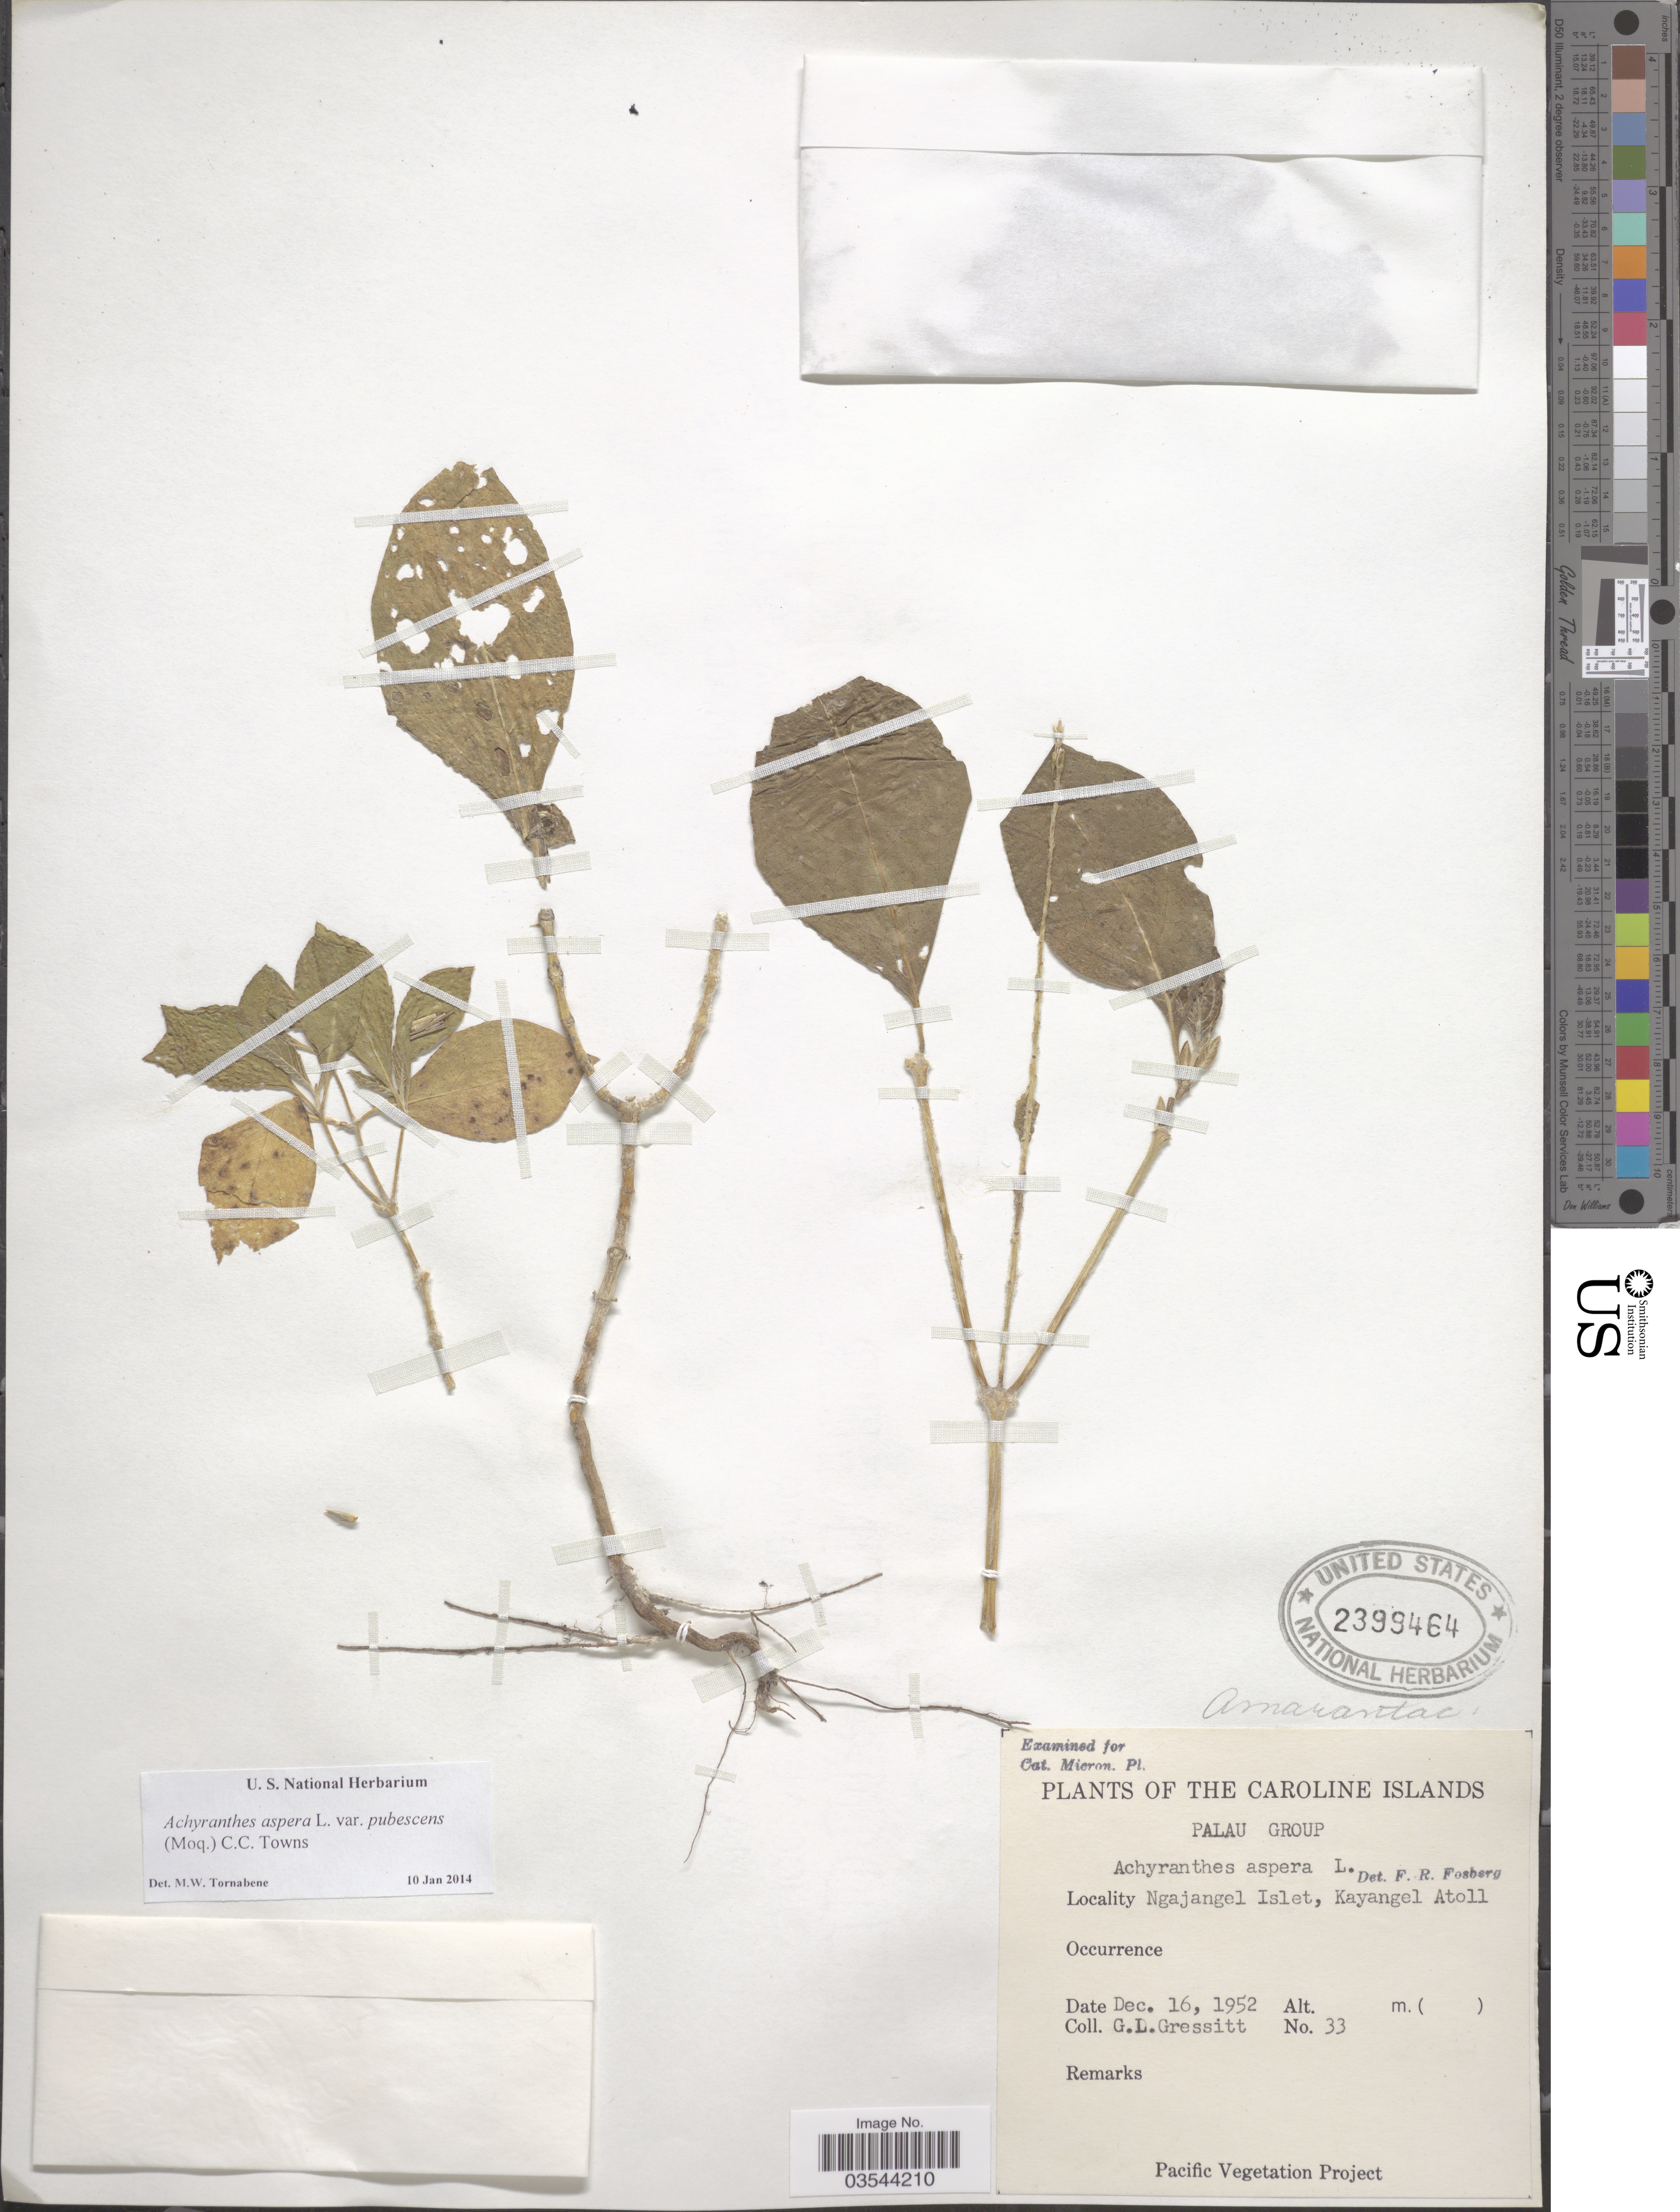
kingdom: Plantae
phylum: Tracheophyta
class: Magnoliopsida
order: Caryophyllales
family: Amaranthaceae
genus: Achyranthes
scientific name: Achyranthes aspera var. pubescens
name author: (Moq.) M. Gómez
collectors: G. Gressitt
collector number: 33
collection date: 1952-12-16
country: Palau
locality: The Caroline Islands. Palau Group. Ngajangel Islet, Kayangel Atoll.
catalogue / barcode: US 2399464